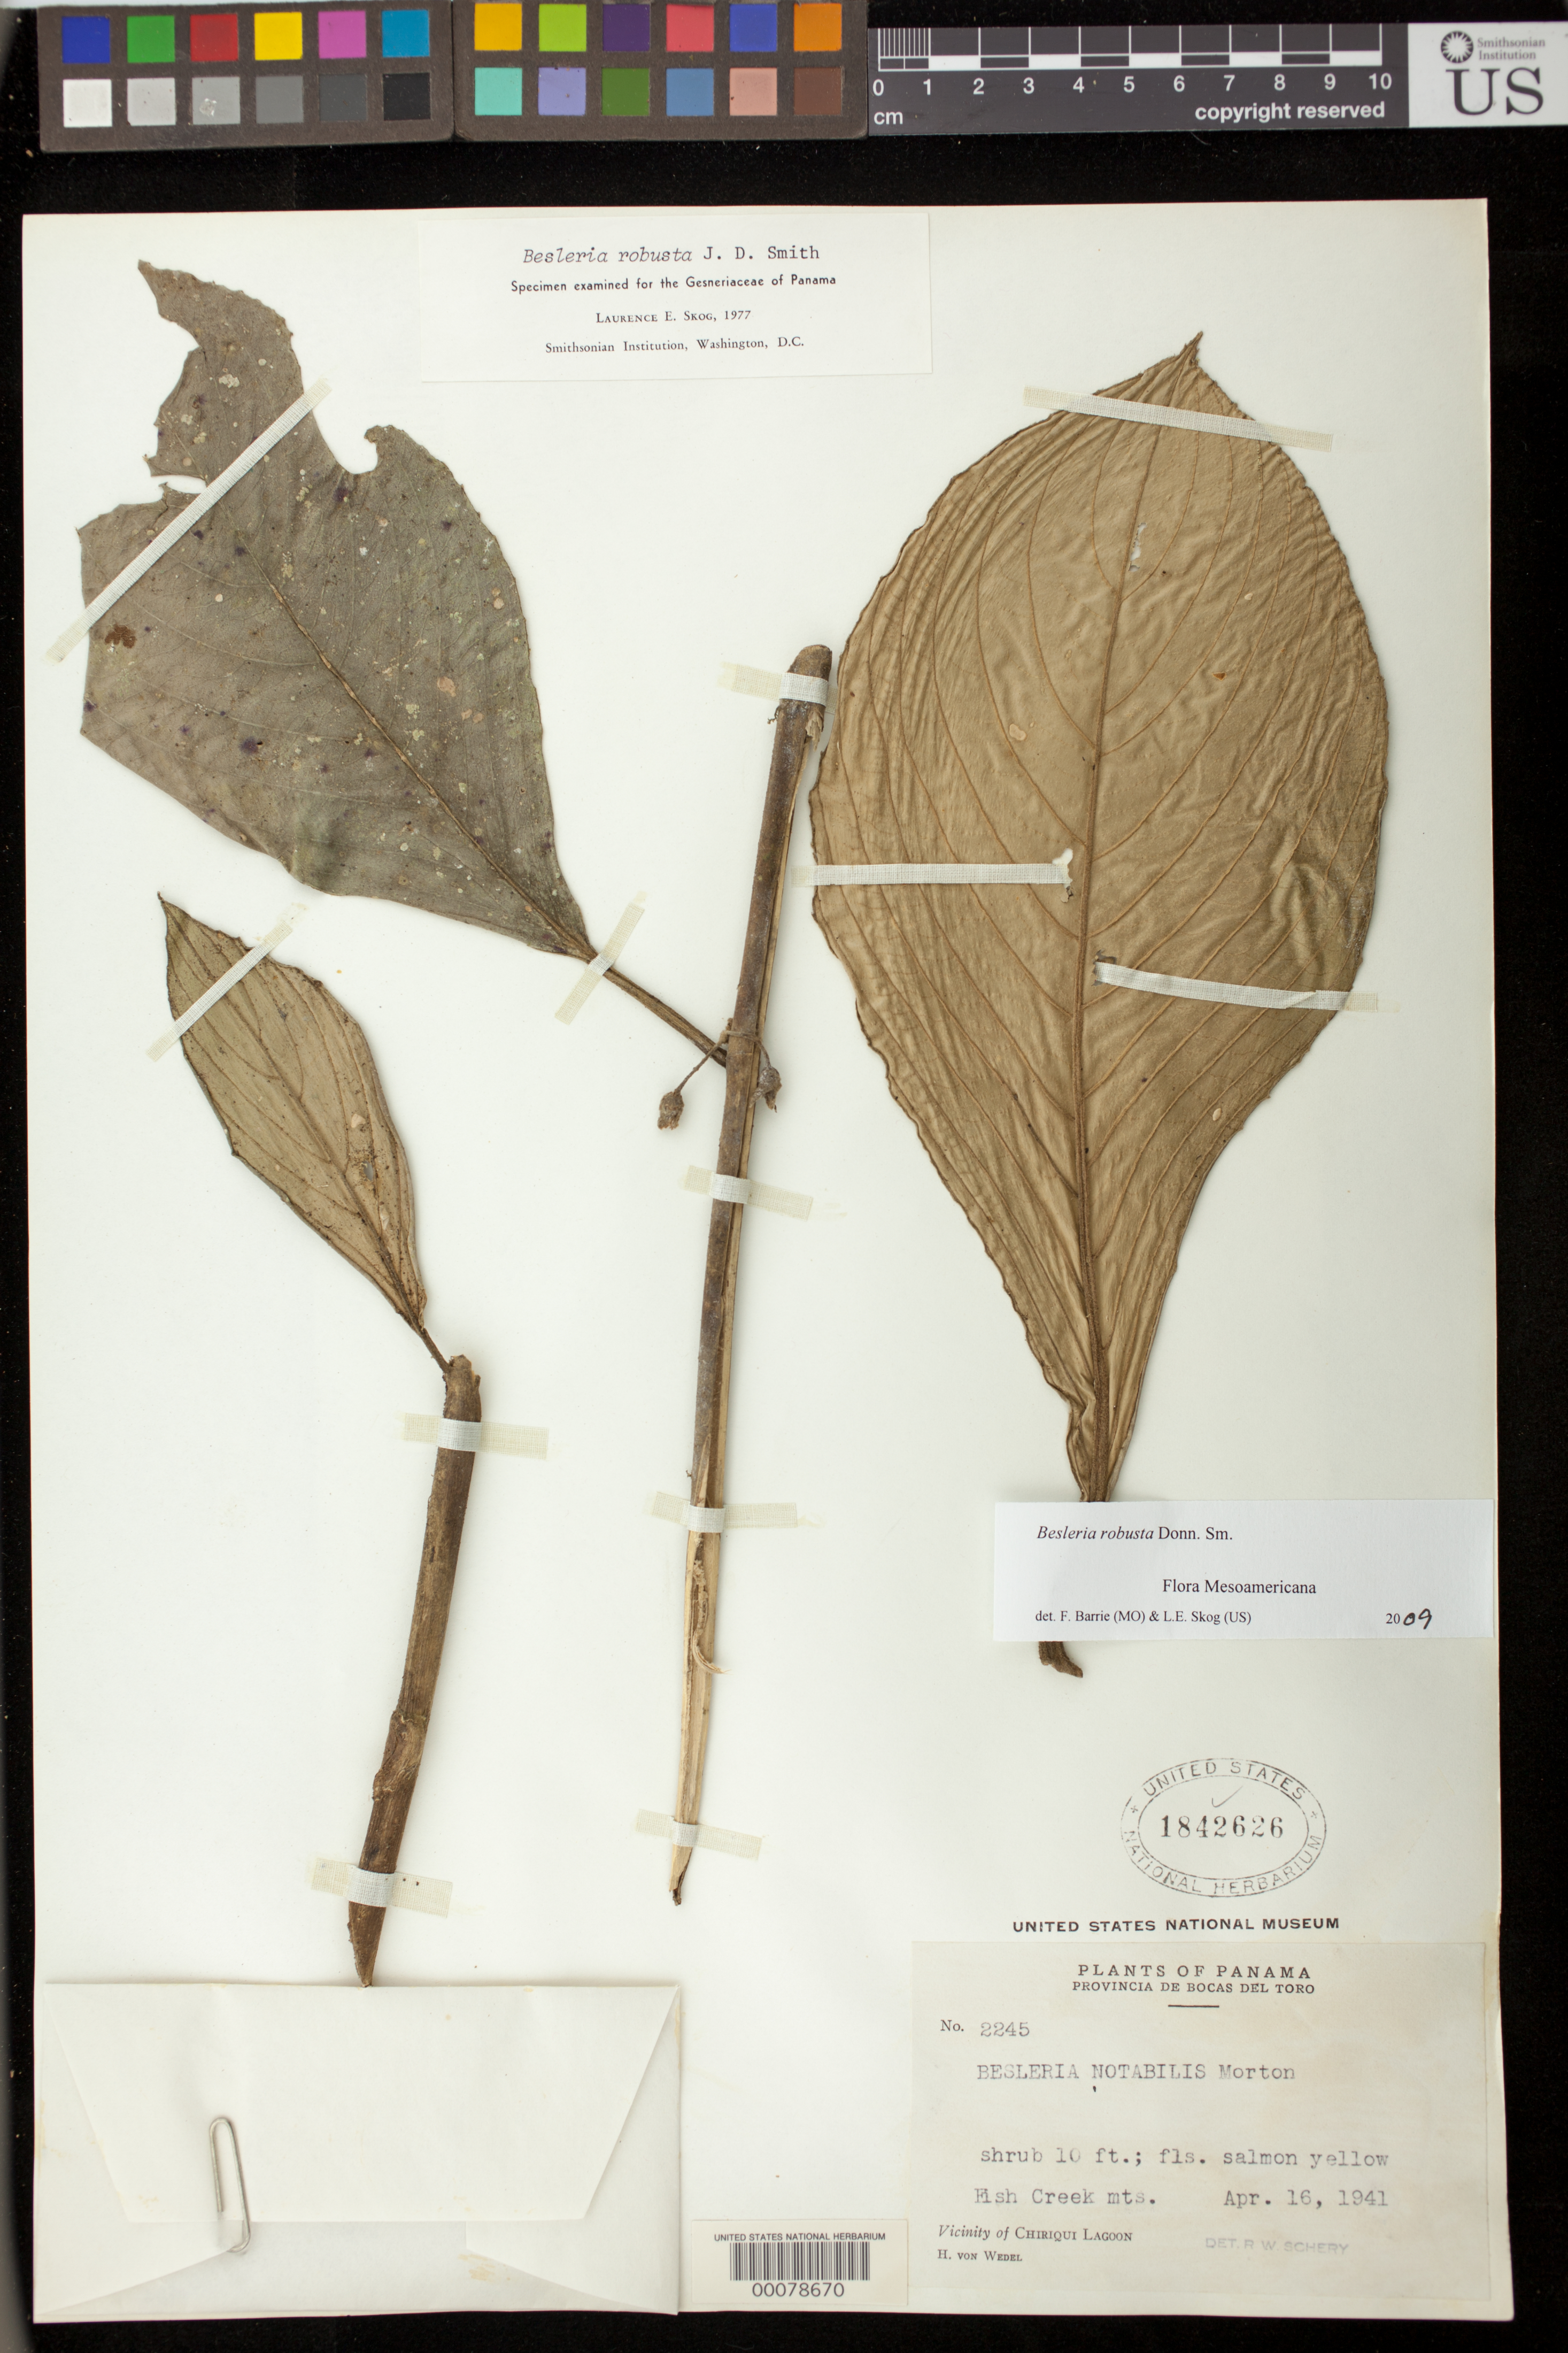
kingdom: Plantae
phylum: Tracheophyta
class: Magnoliopsida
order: Lamiales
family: Gesneriaceae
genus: Besleria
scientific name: Besleria robusta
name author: Donn. Sm.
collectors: H. von Wedel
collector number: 2245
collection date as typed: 16 Apr 1941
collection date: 1941-04-16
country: Panama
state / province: Bocas del Toro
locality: Vicinity of Chiriqui Lagoon, Fish Creek Mts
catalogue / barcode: US 1842626